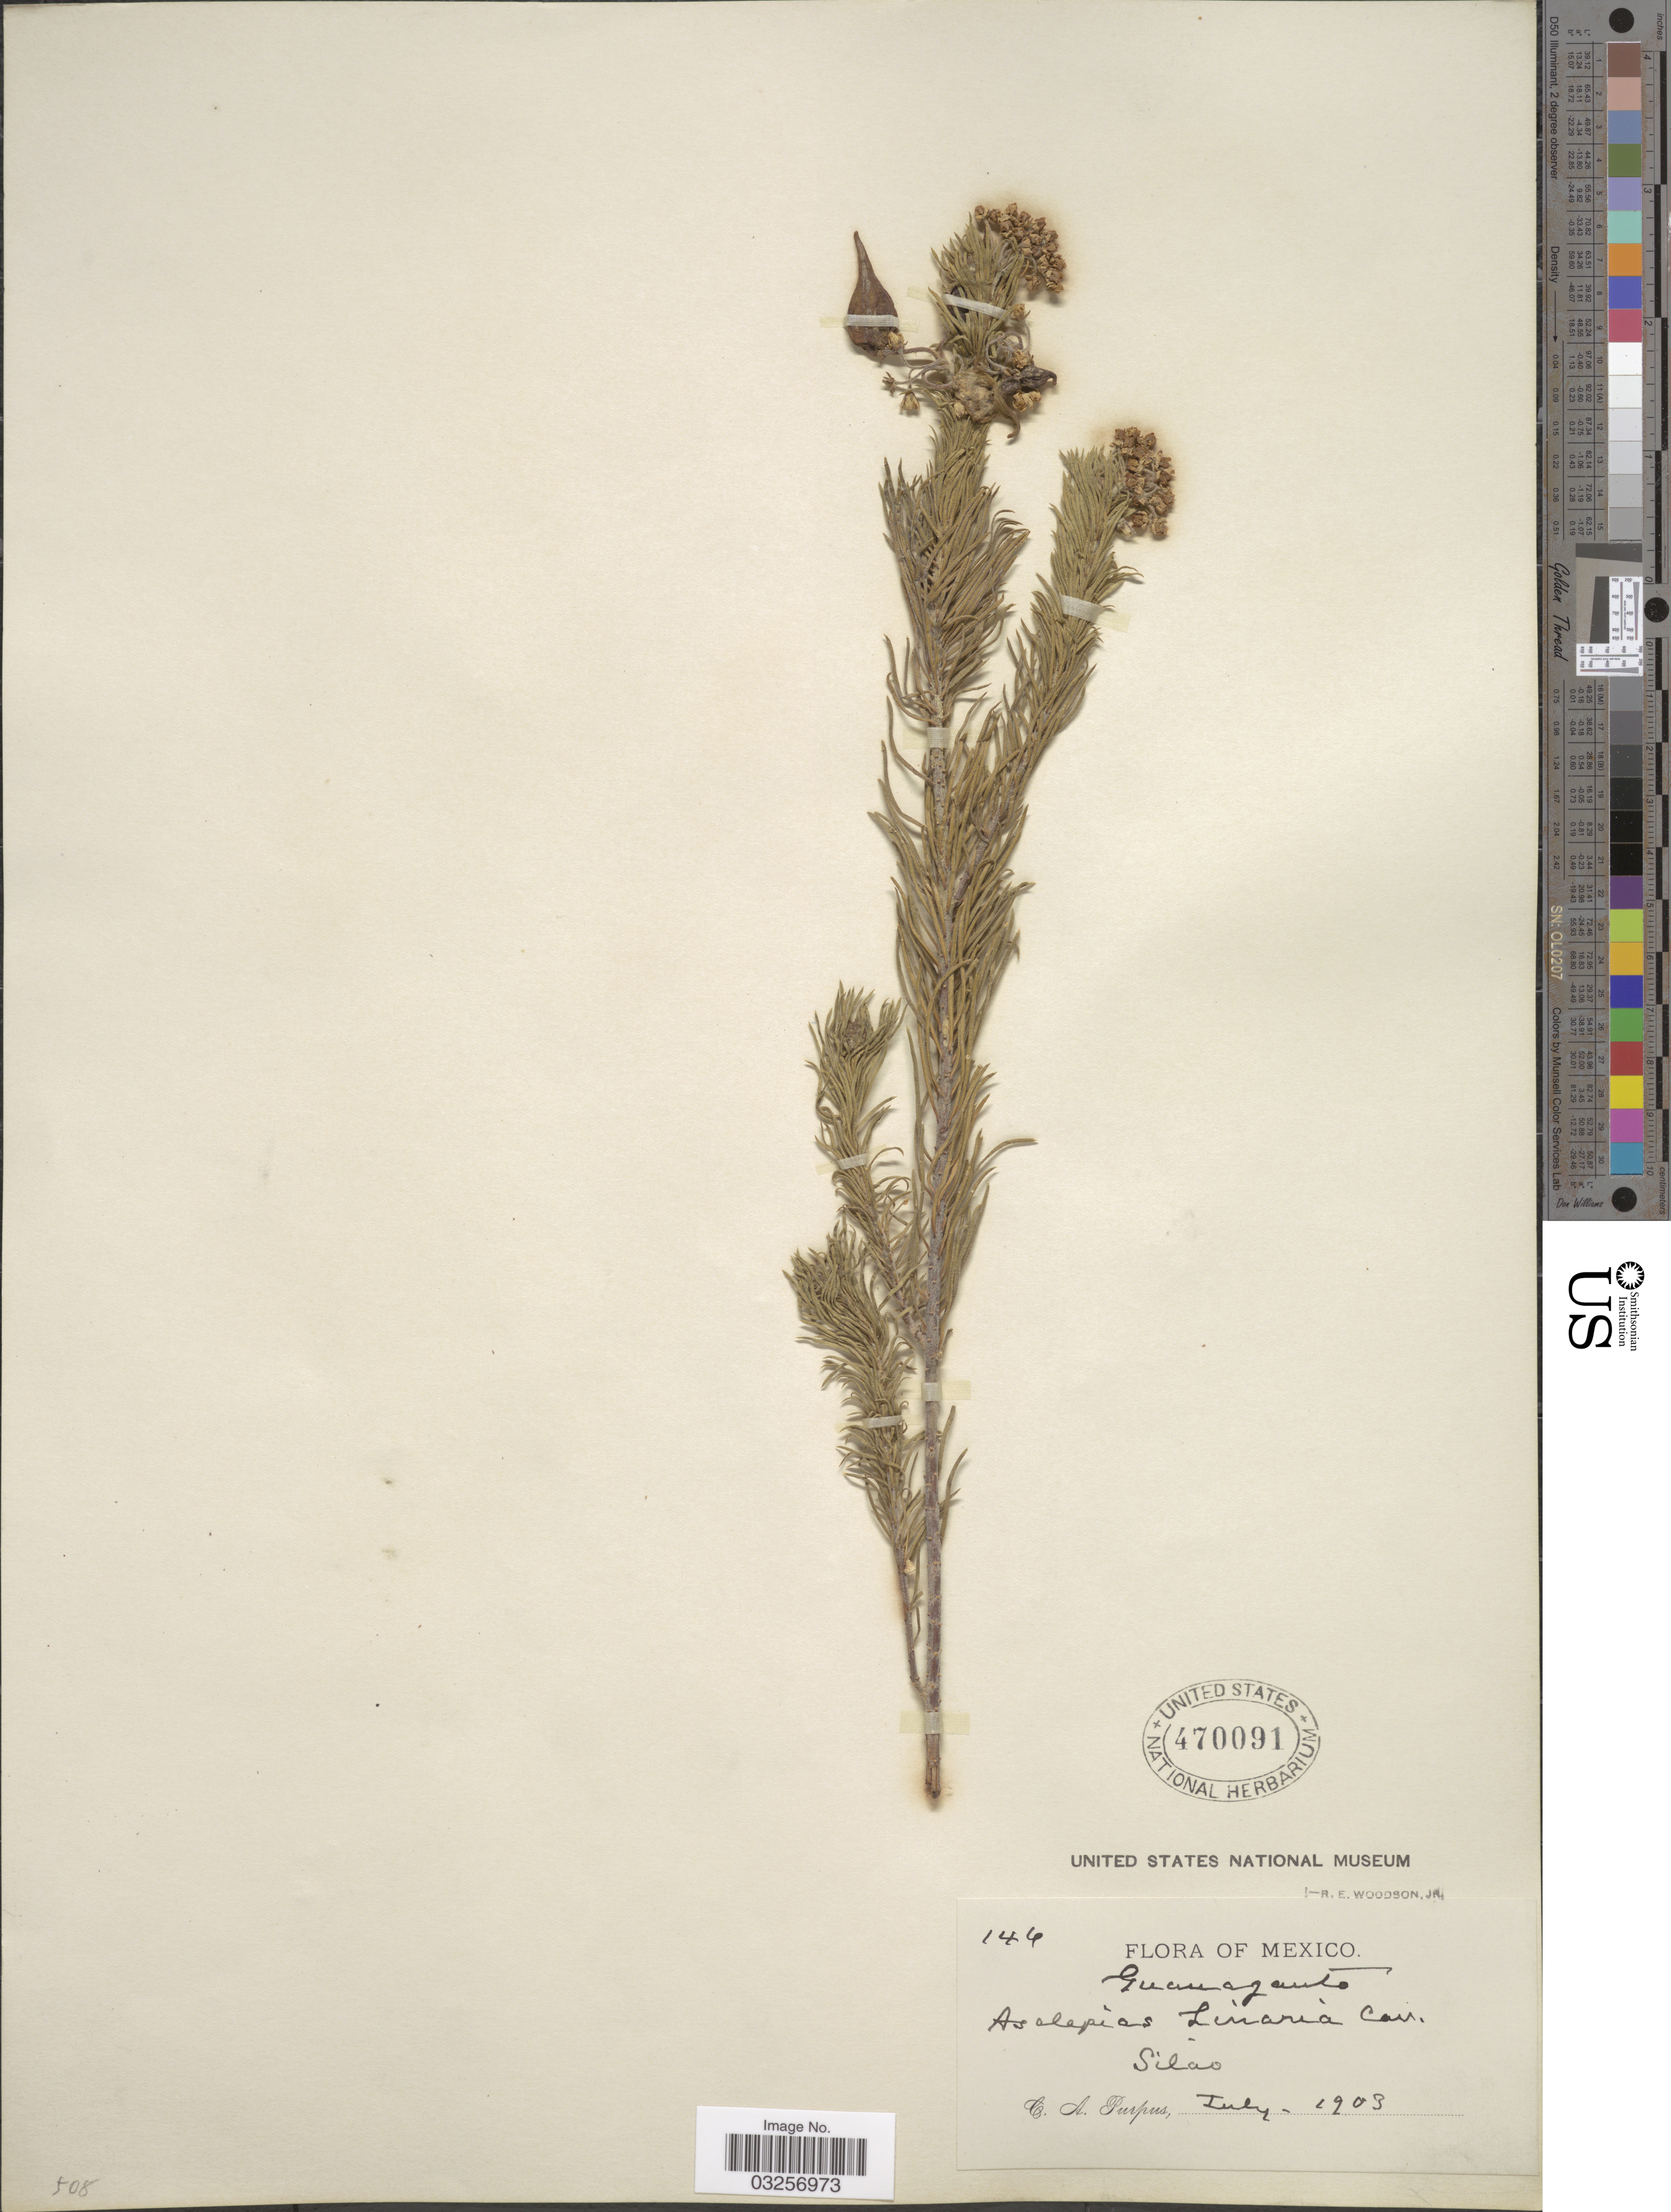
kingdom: Plantae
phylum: Tracheophyta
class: Magnoliopsida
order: Gentianales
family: Apocynaceae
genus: Asclepias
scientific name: Asclepias linaria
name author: Cav.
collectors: C. A. Purpus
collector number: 146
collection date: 1903-07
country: Mexico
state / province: Guanajuato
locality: Silao.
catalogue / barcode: US 470091